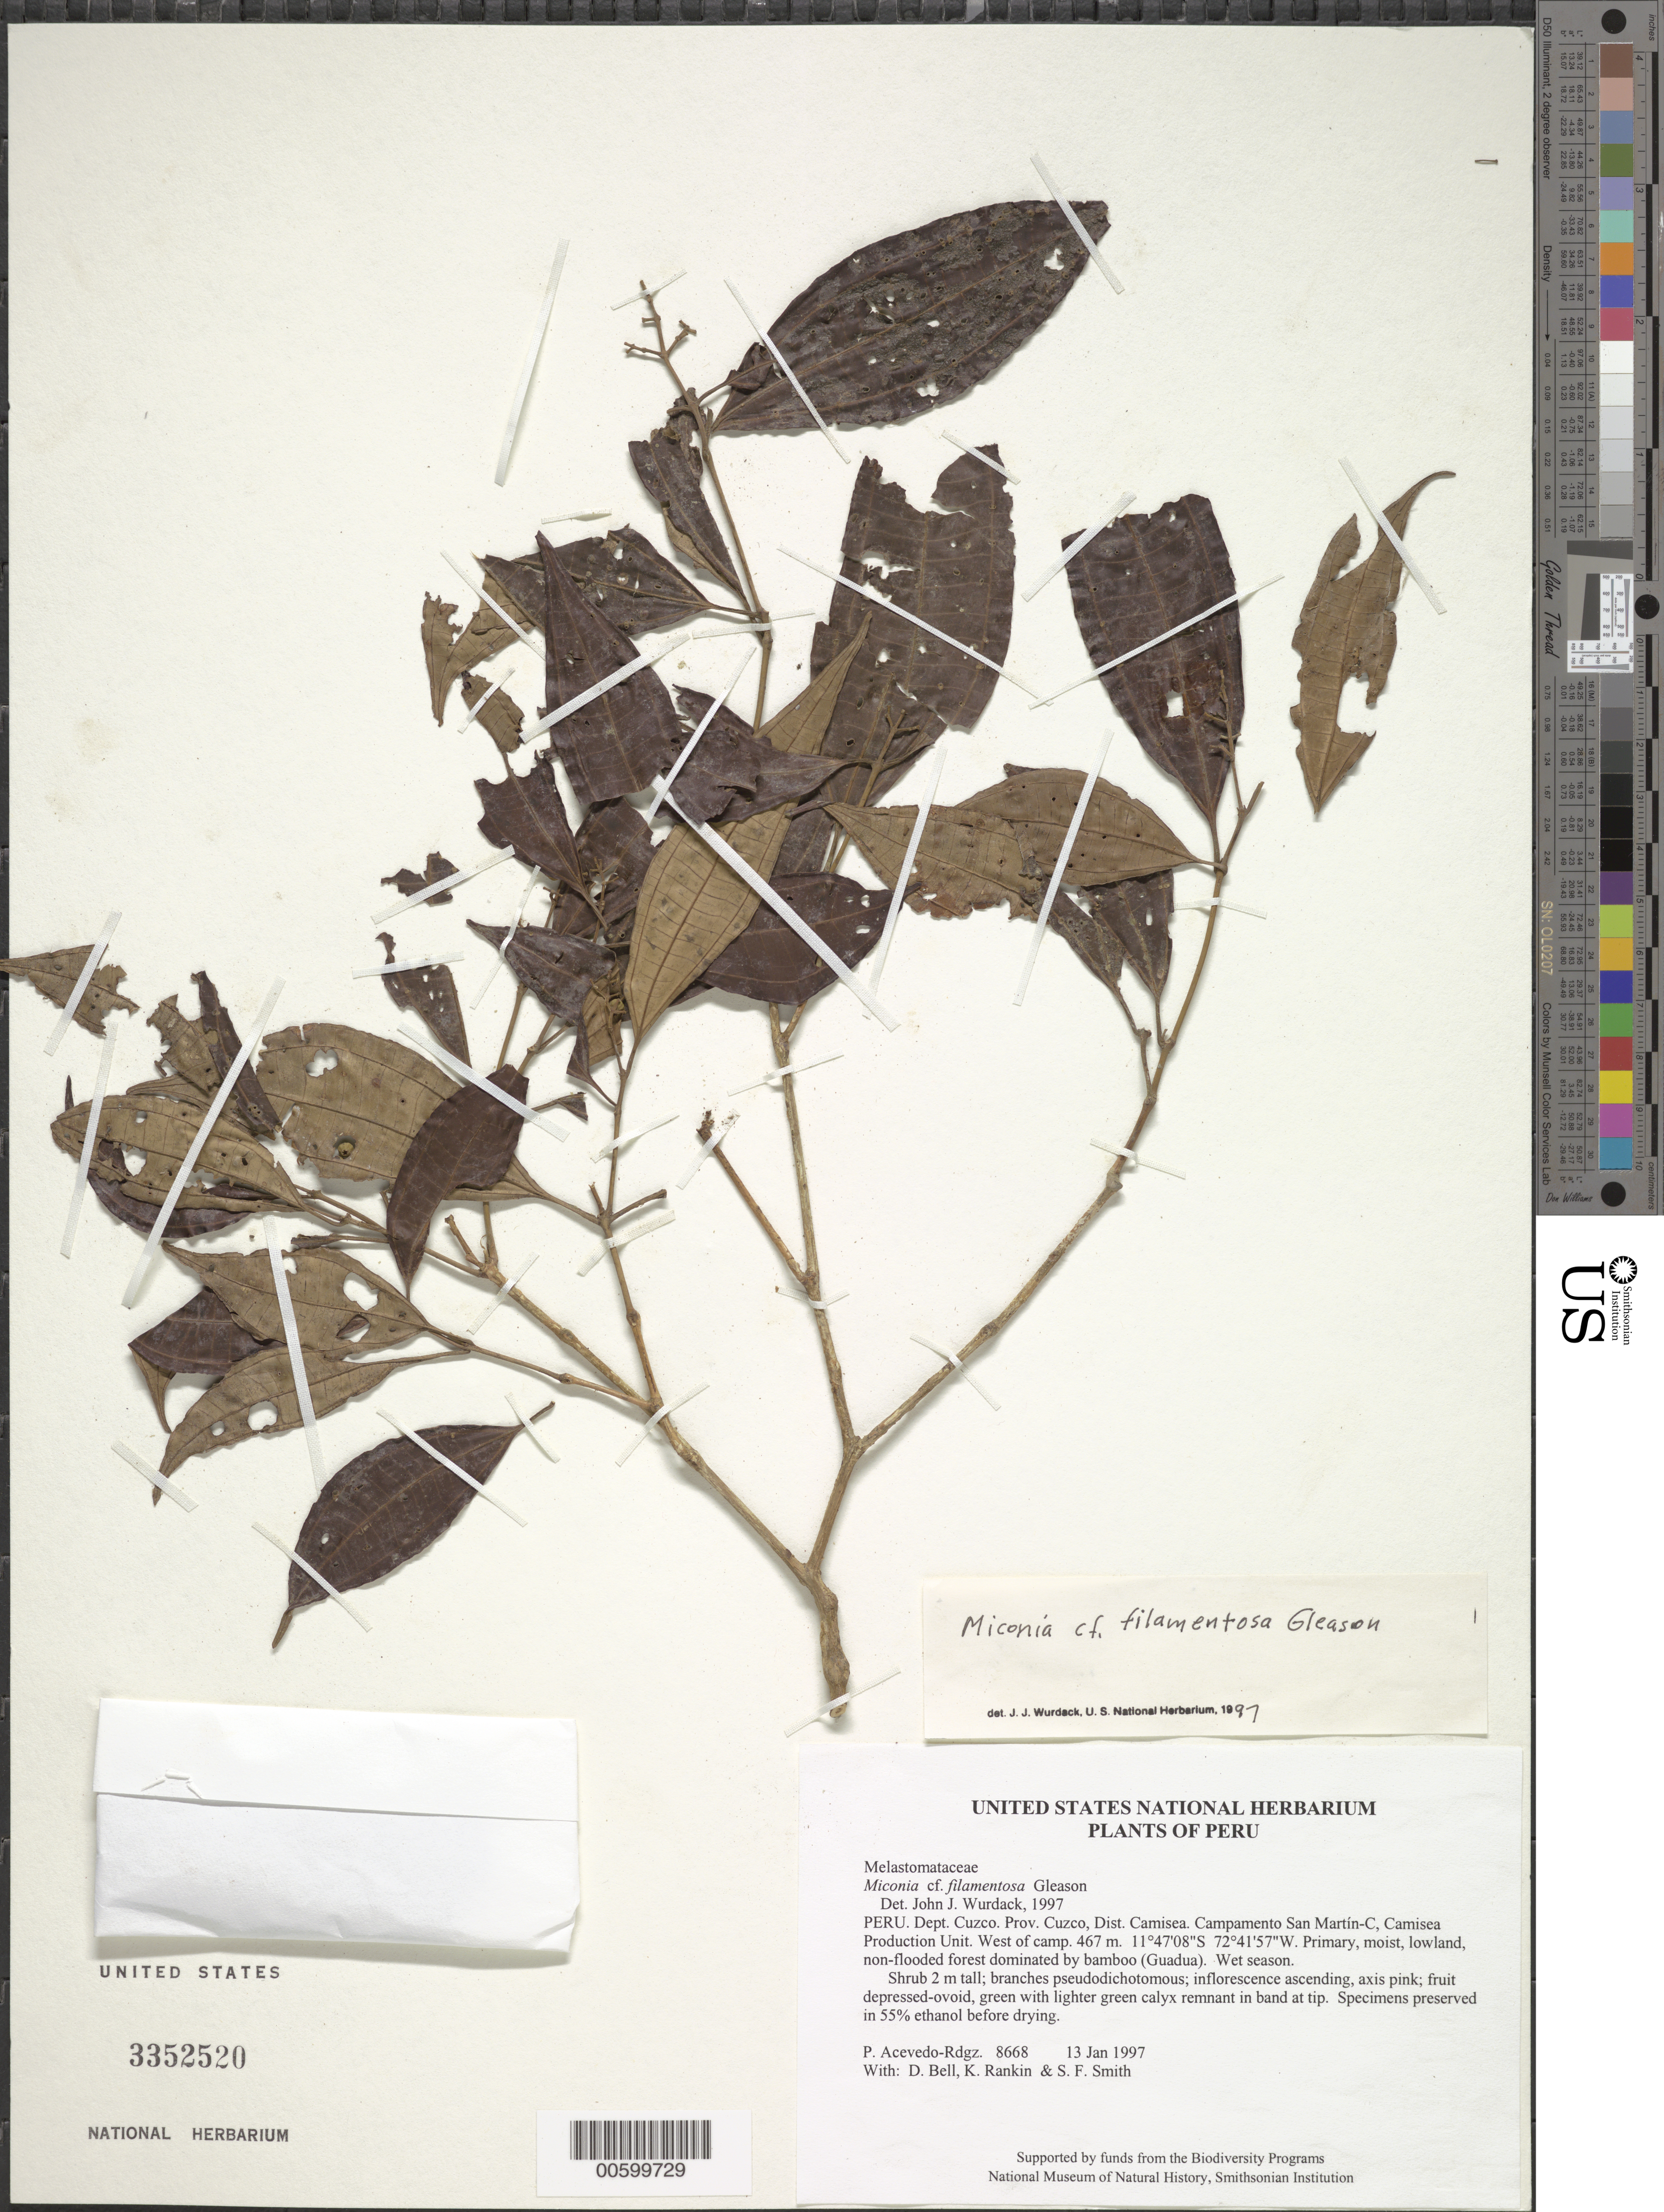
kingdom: Plantae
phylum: Tracheophyta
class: Magnoliopsida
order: Myrtales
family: Melastomataceae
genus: Miconia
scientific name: Miconia filamentosa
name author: Gleason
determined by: Wurdack, John J., (US), US (UNITED STATES)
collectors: P. Acevedo-Rodr., D. A. Bell, K. B. Rankin & S.F. Smith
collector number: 8668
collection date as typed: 13 Jan 1997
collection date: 1997-01-13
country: Peru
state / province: Cusco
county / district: Cusco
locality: Districto Camisea, Campamento San Martín-C, Camisea Production Unit. West of camp.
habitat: Primary, moist, lowland, non-flooded forest dominated by bamboo (Guadua). Wet season.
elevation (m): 467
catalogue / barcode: US 3352520